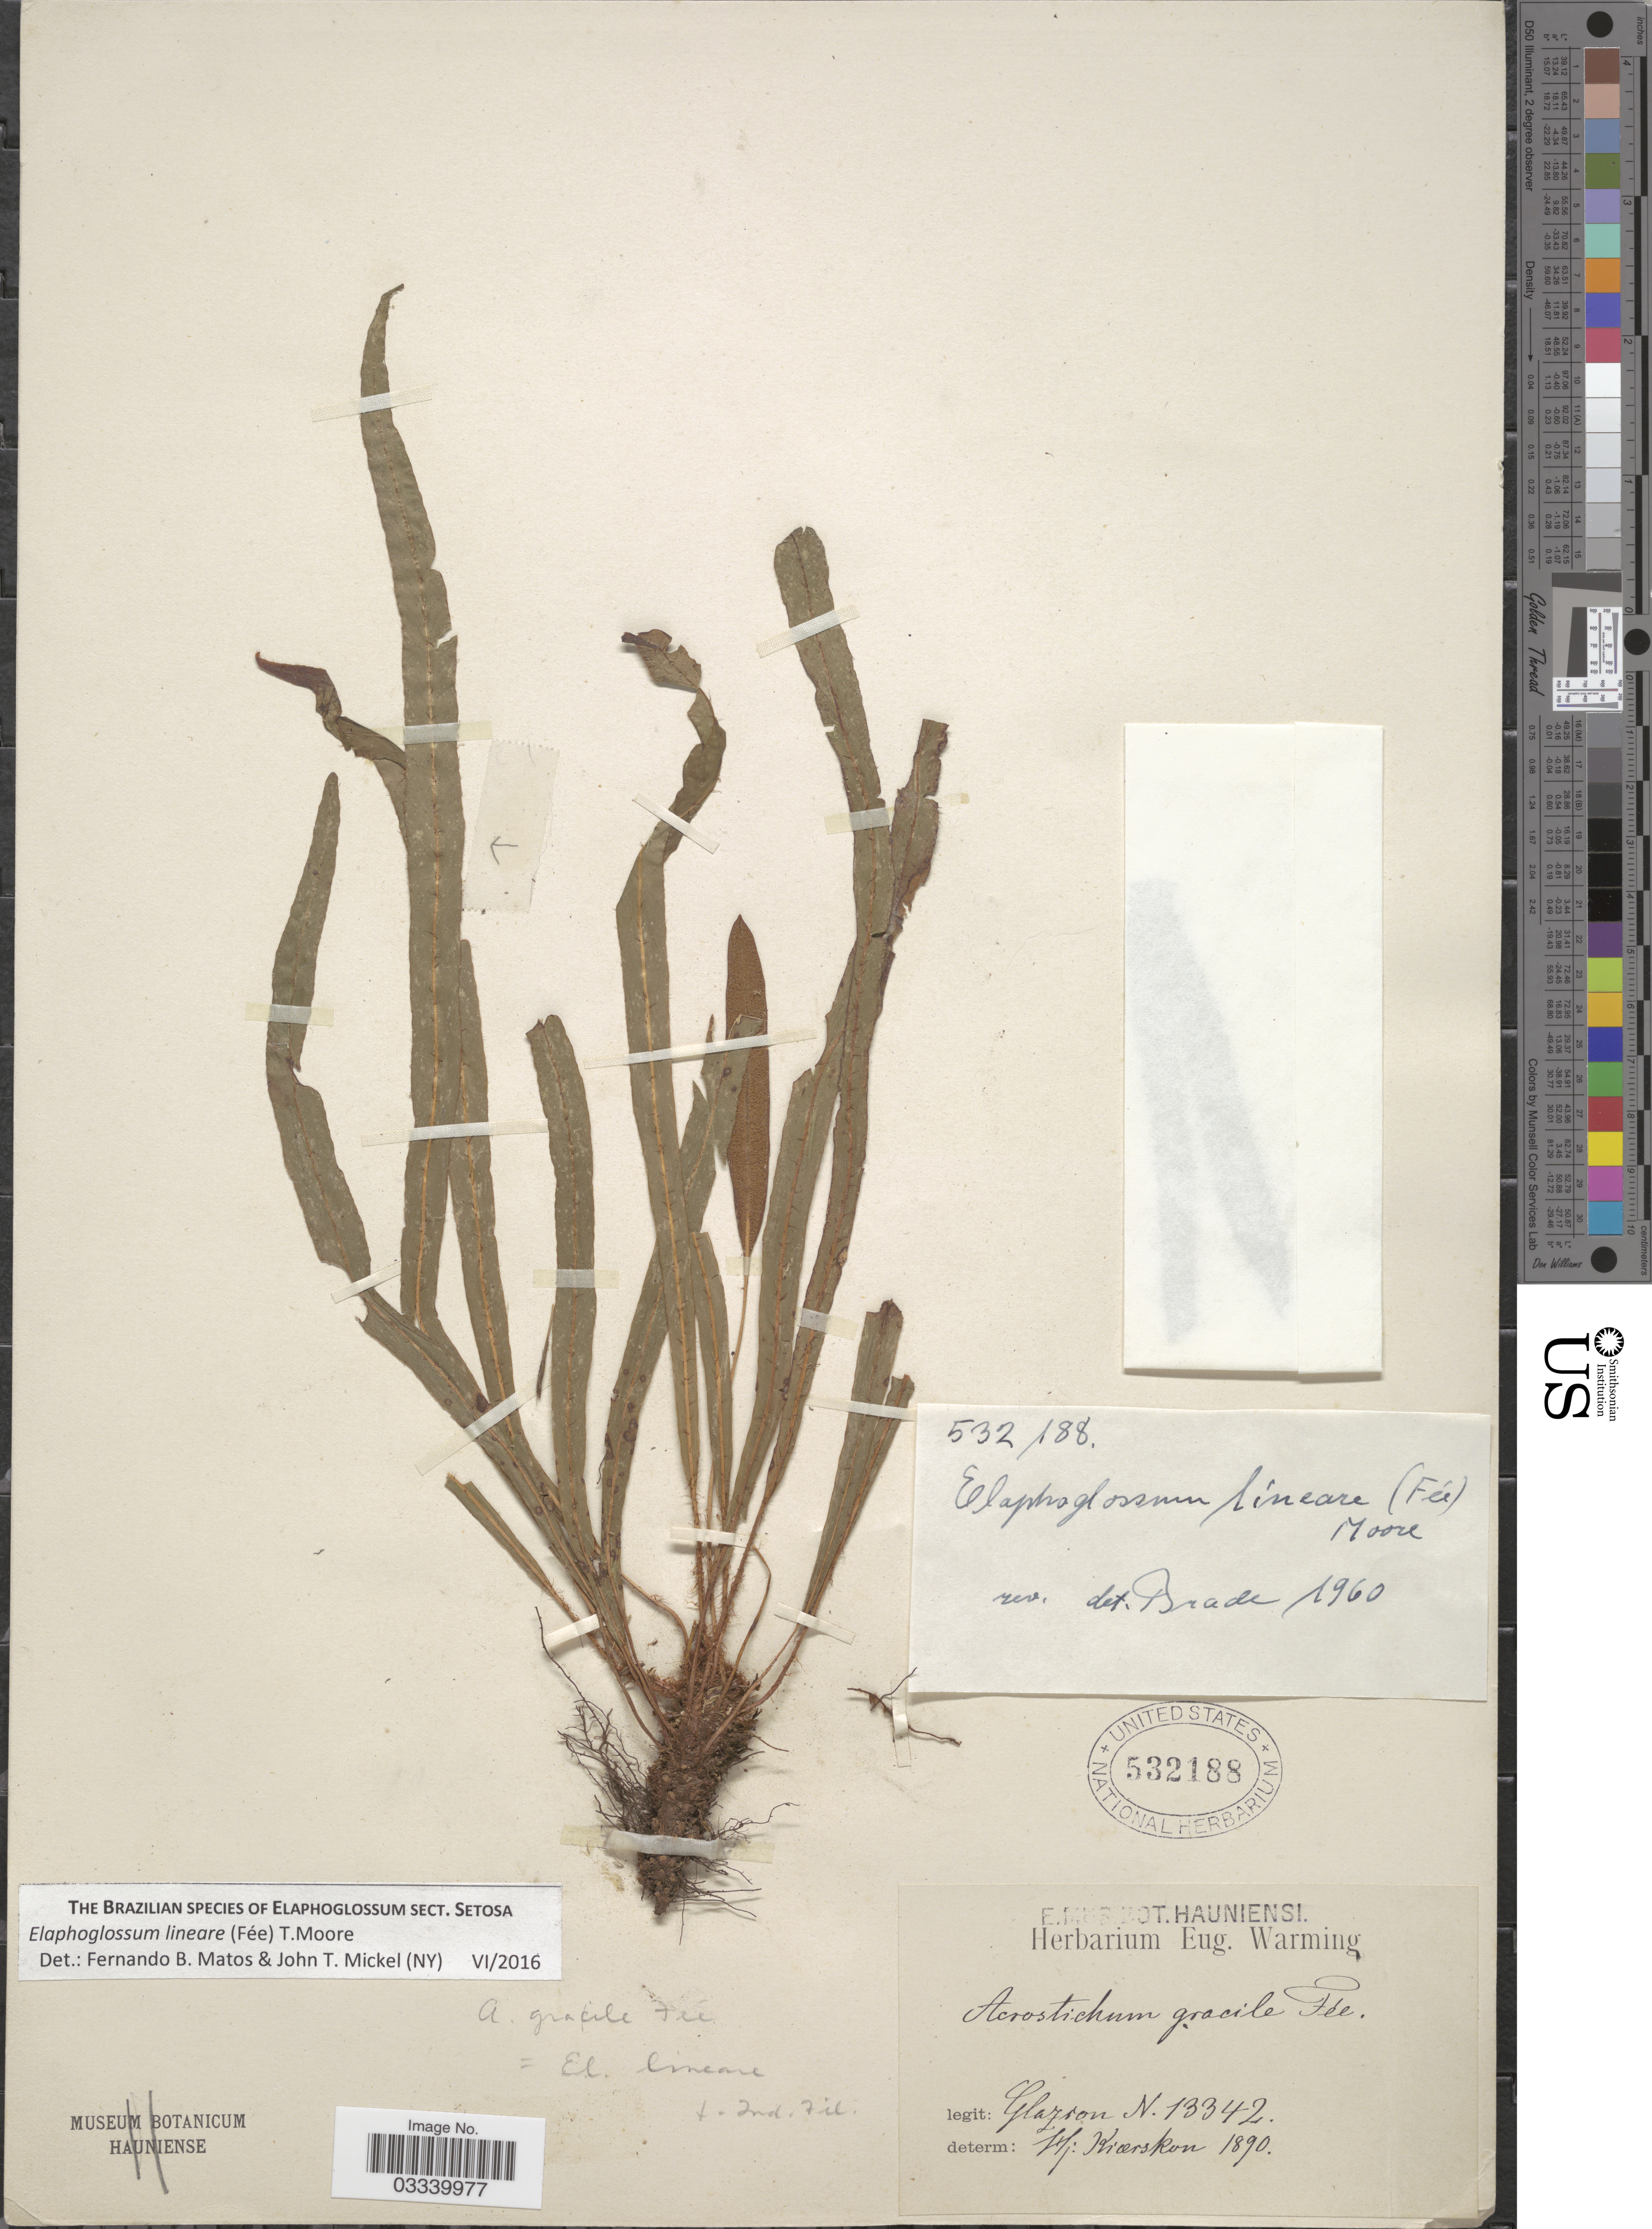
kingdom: Plantae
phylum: Tracheophyta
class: Polypodiopsida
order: Polypodiales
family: Dryopteridaceae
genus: Elaphoglossum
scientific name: Elaphoglossum lineare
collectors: Glaziou, --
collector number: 13342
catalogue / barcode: US 532188